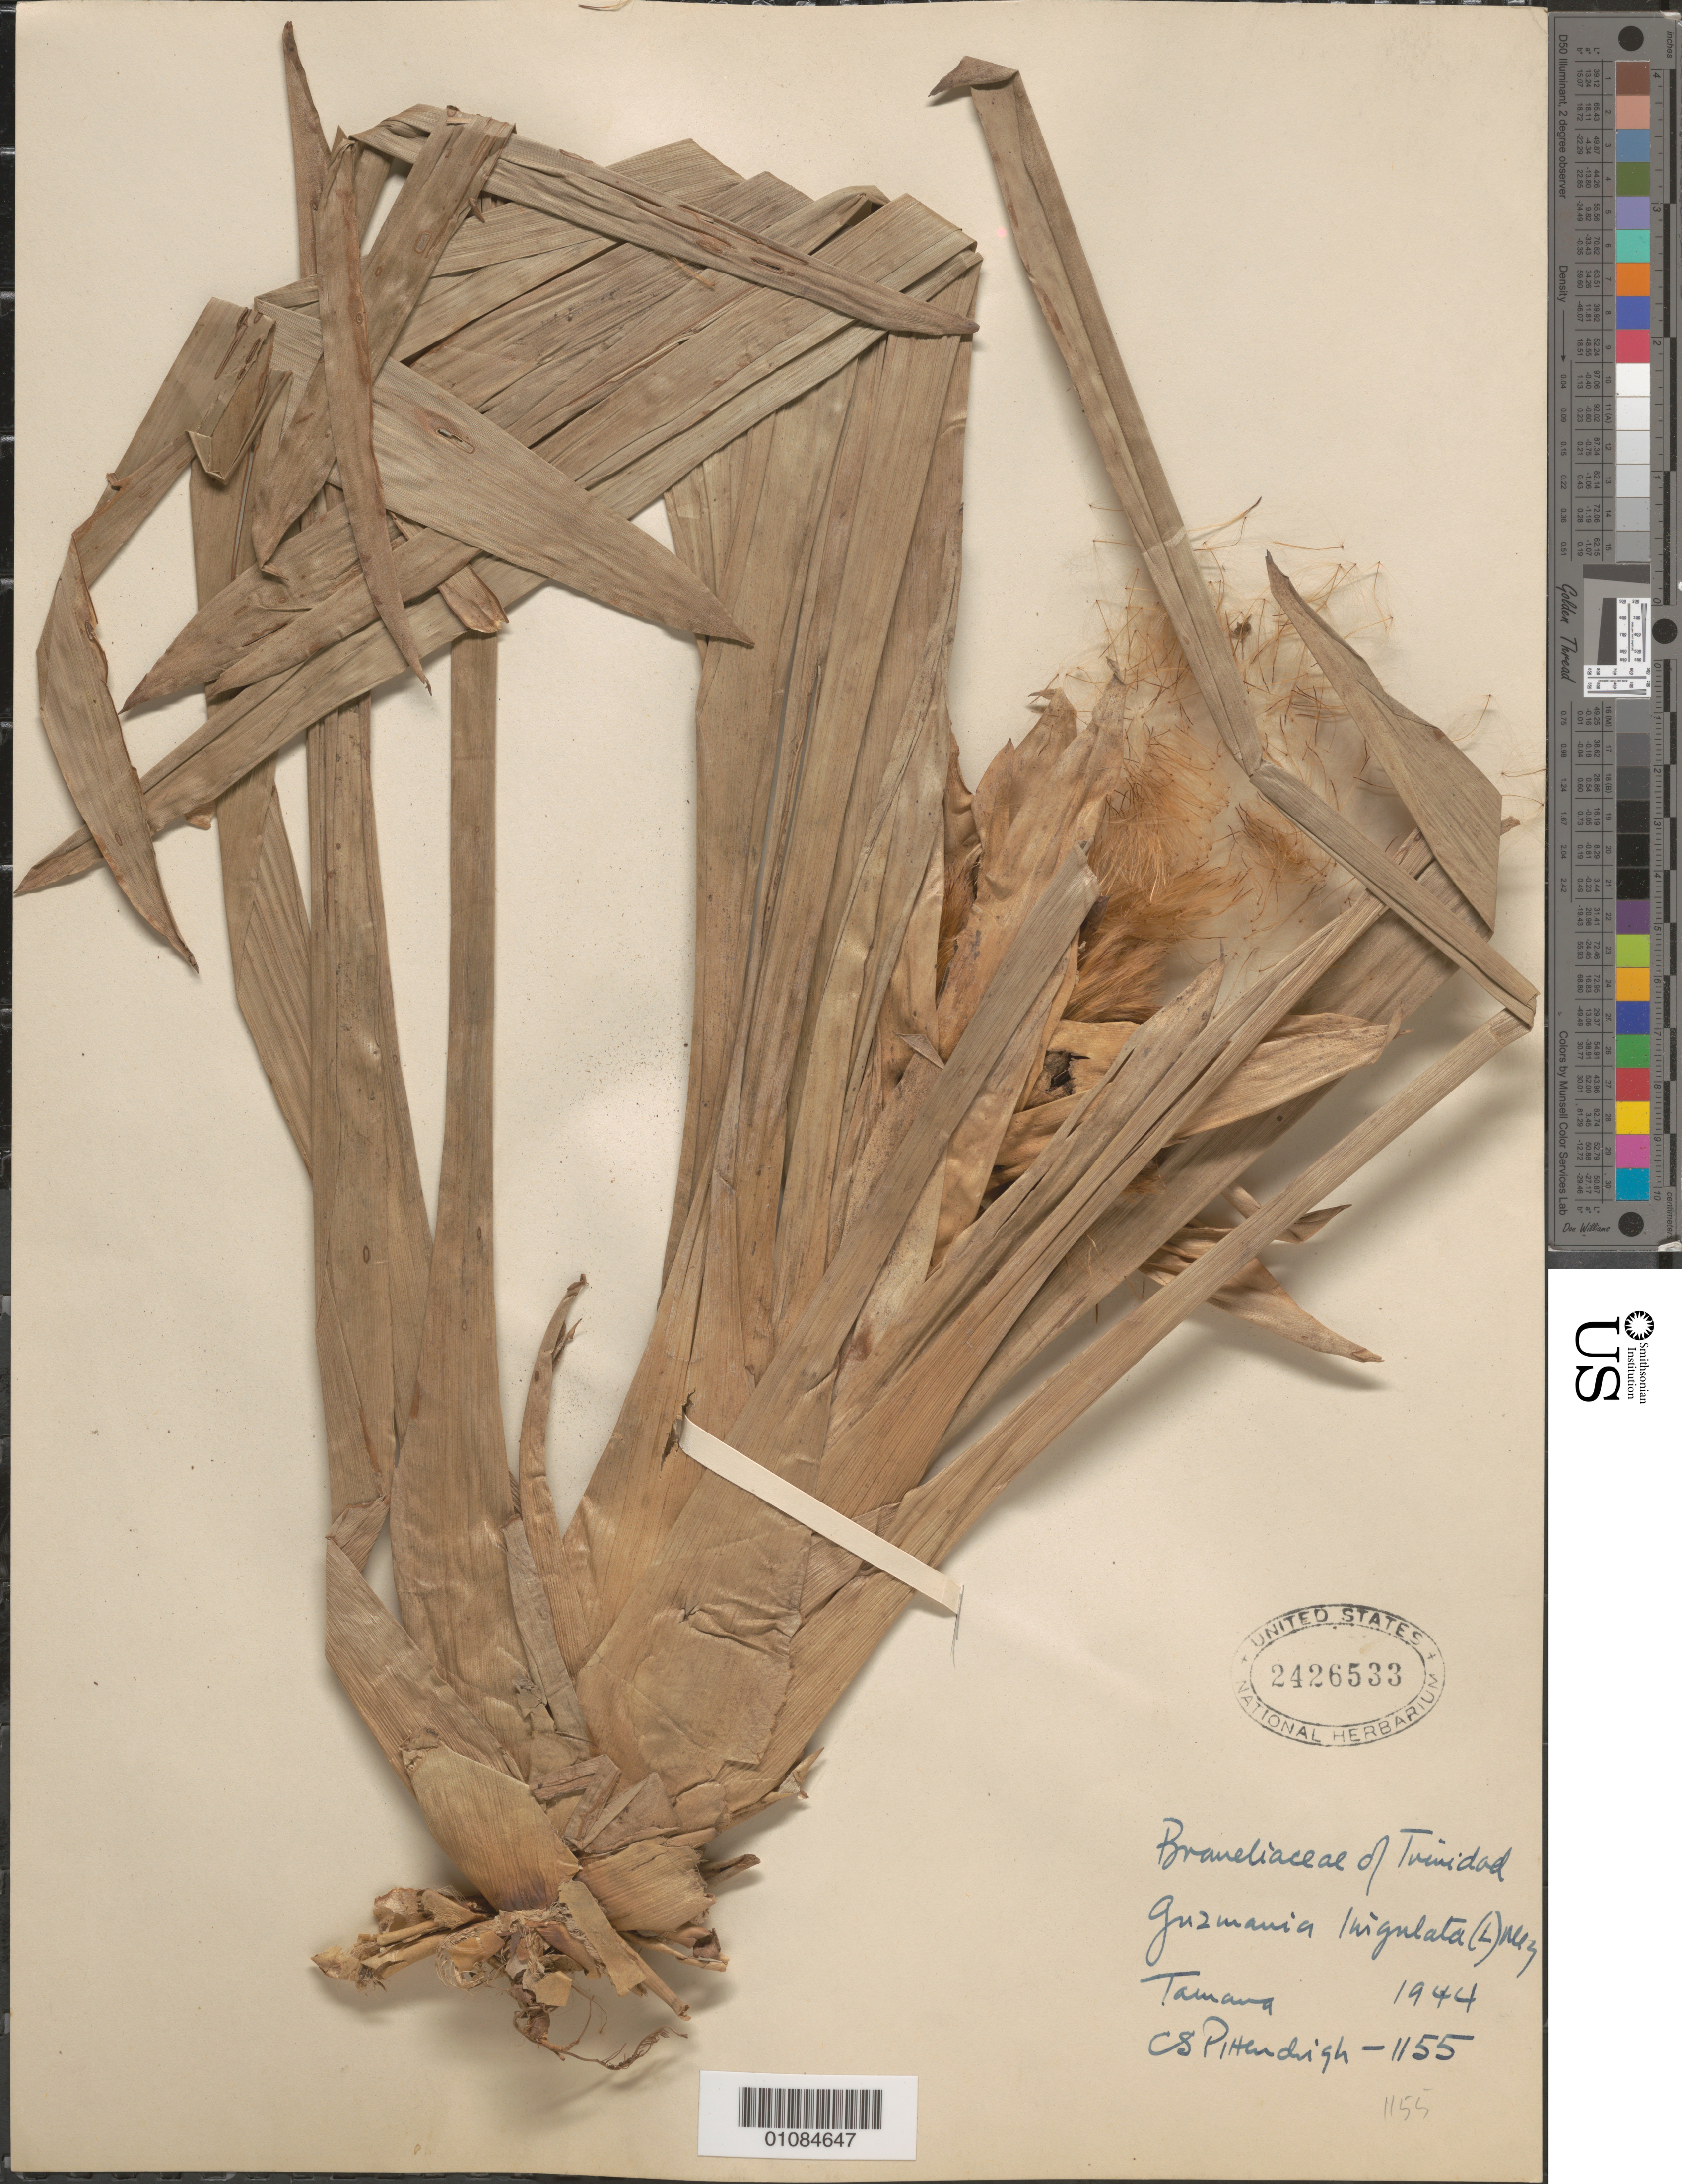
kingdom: Plantae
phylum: Tracheophyta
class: Liliopsida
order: Poales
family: Bromeliaceae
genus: Guzmania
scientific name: Guzmania lingulata var. lingulata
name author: (L.) Mez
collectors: C. S. Pittendrigh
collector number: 1155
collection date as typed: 1944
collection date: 1944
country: Trinidad and Tobago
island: Trinidad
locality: Tamana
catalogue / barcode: US 2426533